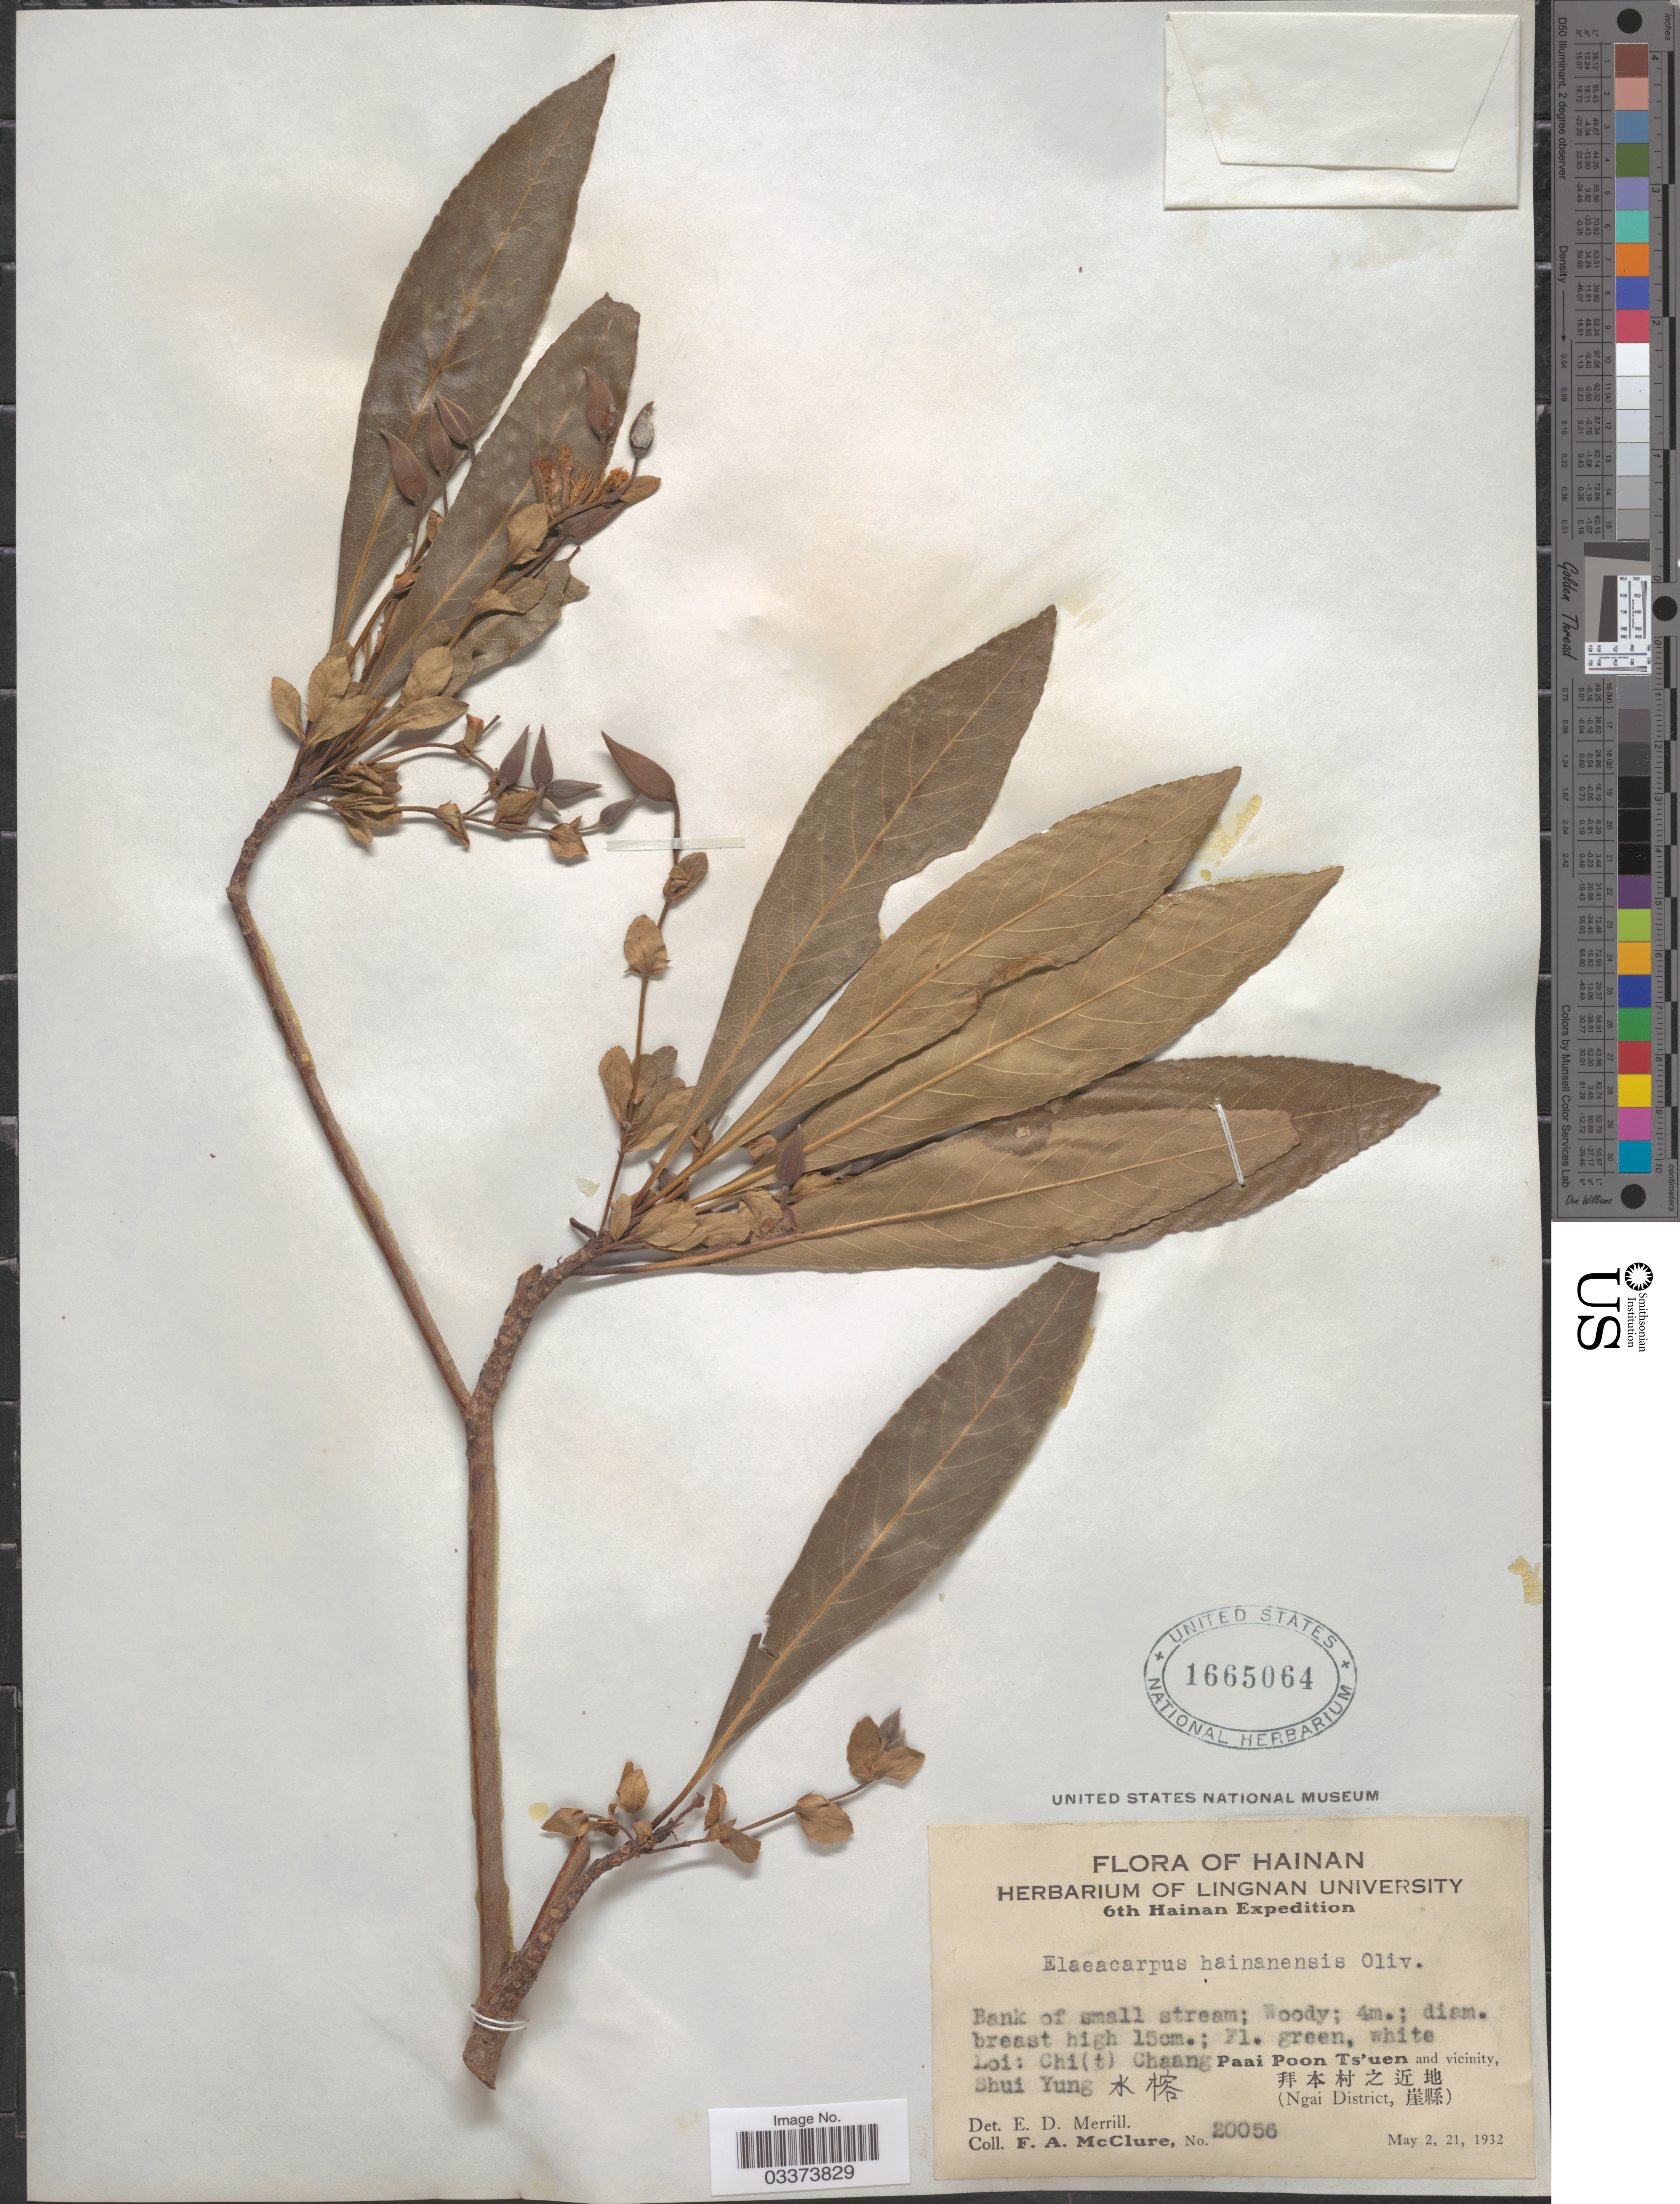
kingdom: Plantae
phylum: Tracheophyta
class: Magnoliopsida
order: Oxalidales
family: Elaeocarpaceae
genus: Elaeocarpus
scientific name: Elaeocarpus hainanensis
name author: Oliv.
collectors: F. A. McClure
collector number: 20056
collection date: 1932-05-02/1932-05-21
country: China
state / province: Hainan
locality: YungPaai Poon Ts'uen and vicinity (Ngai District.)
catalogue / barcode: US 1665064